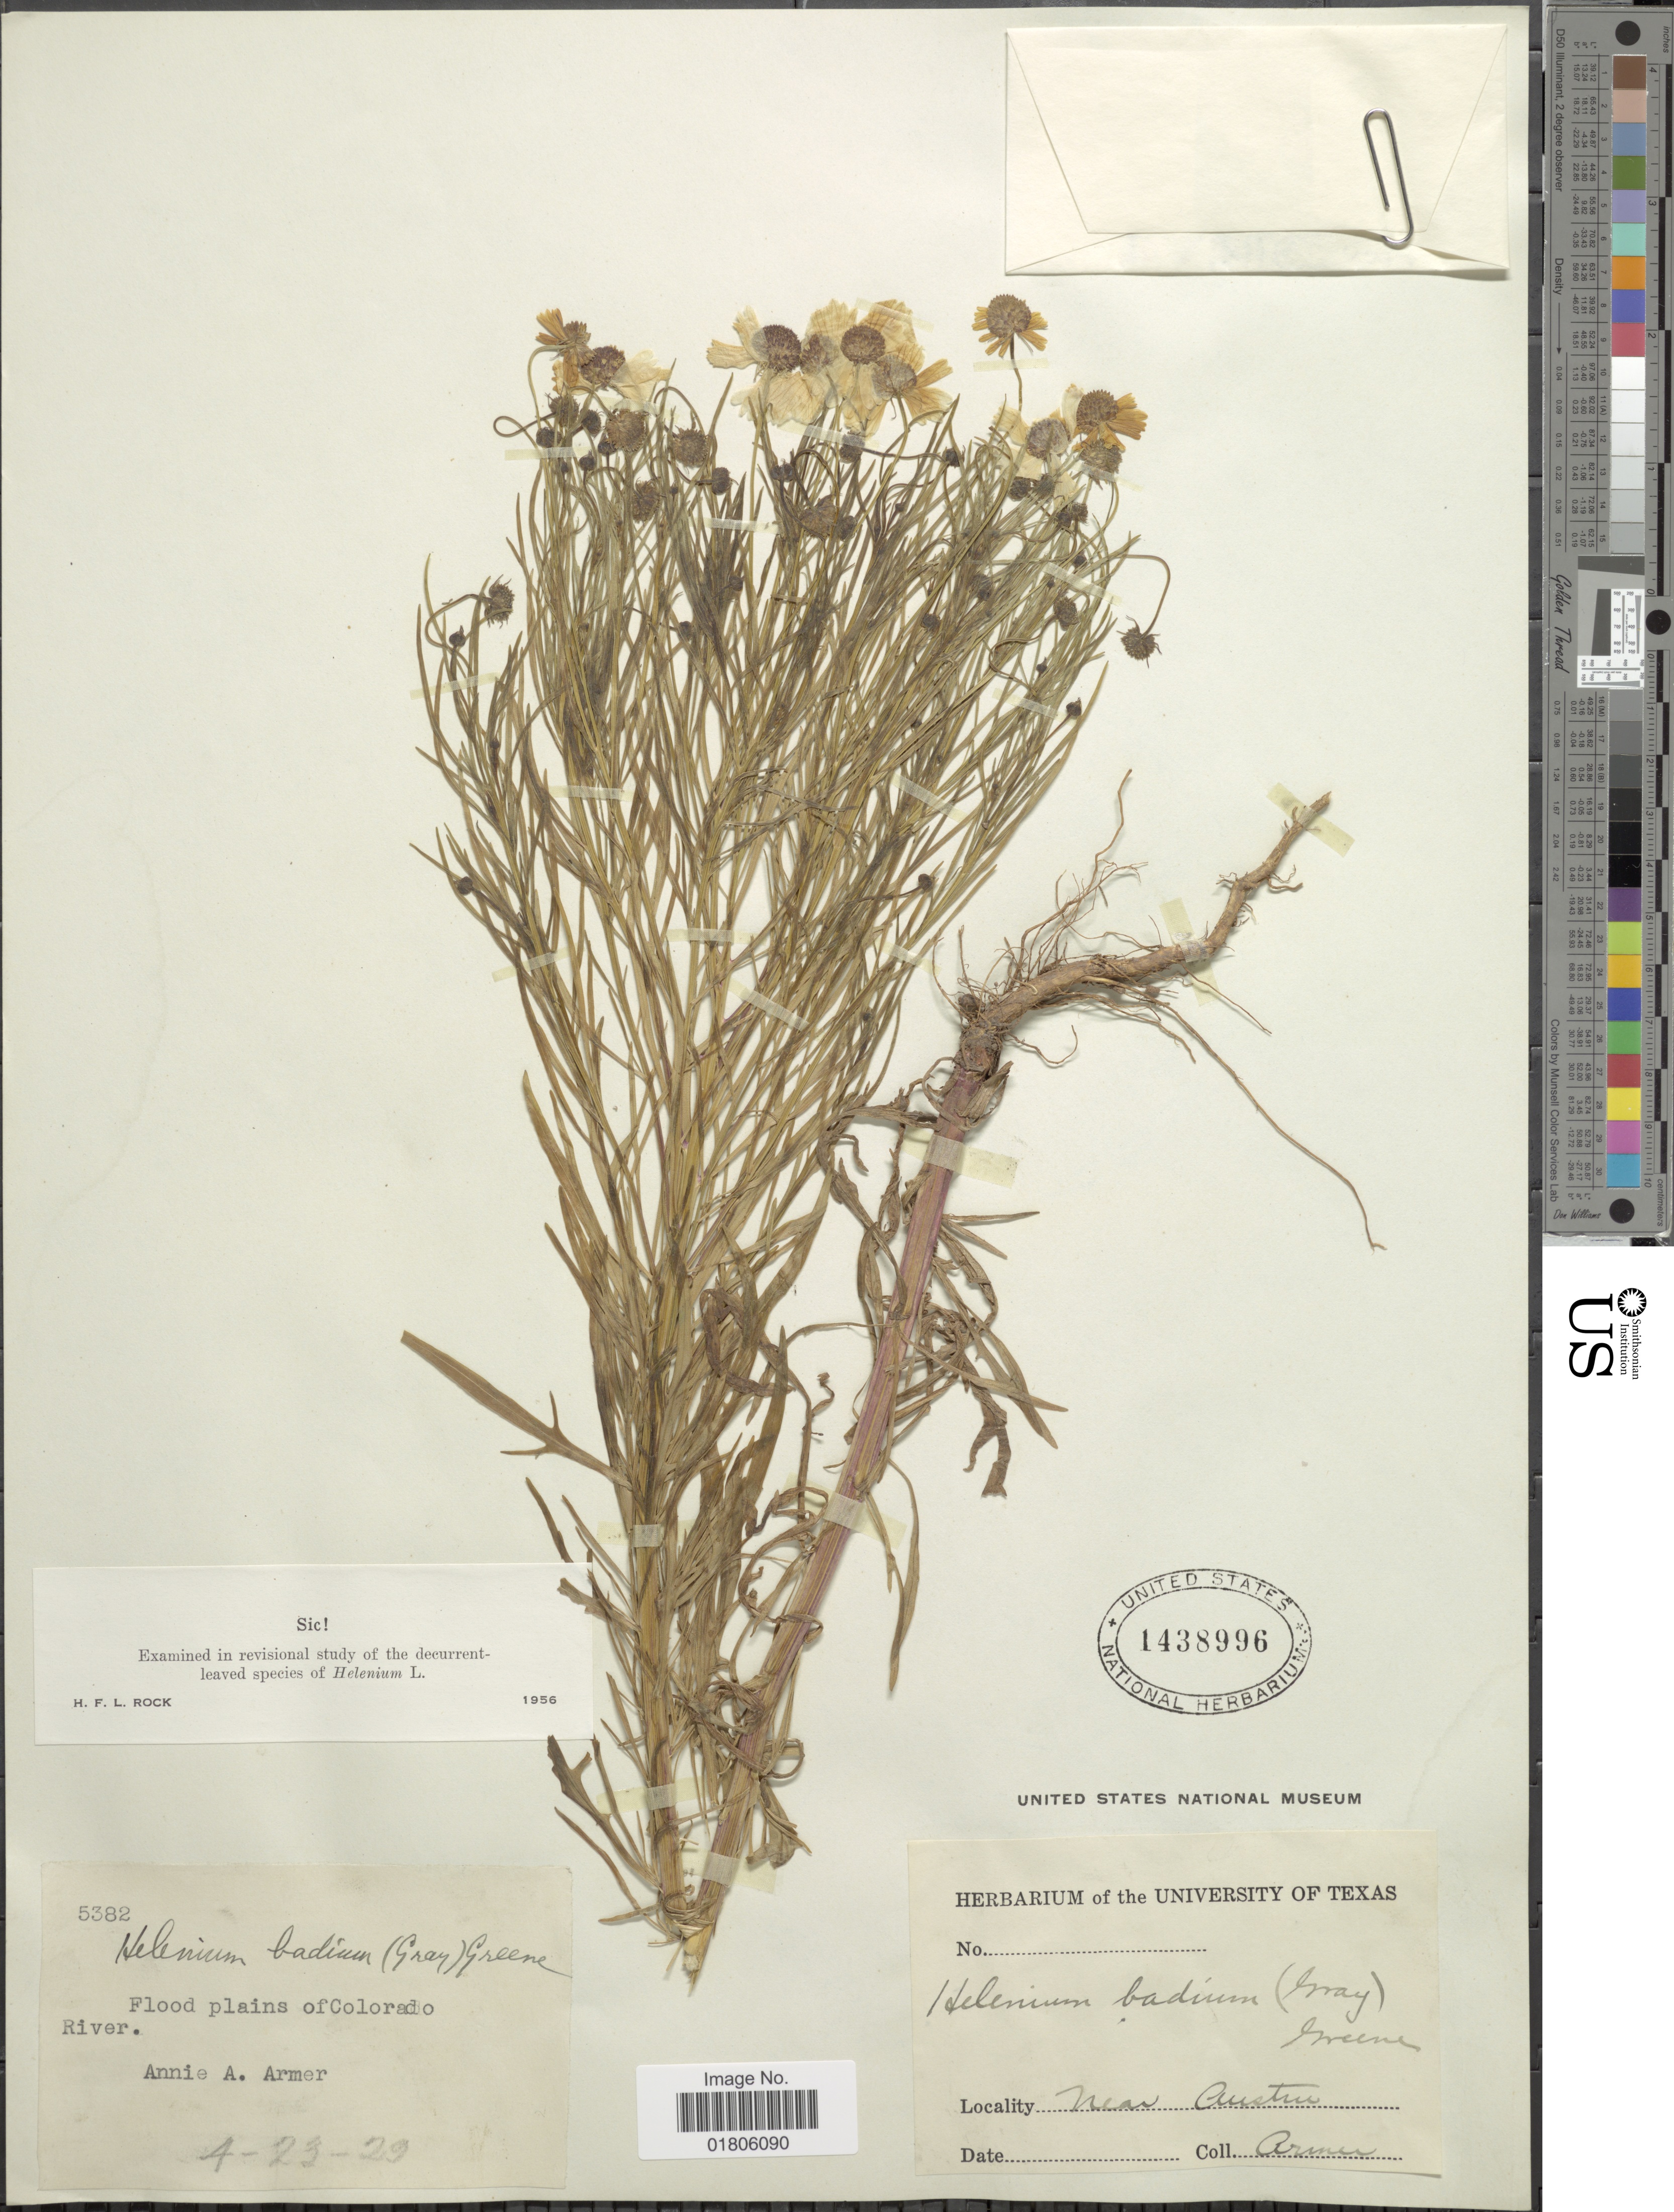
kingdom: Plantae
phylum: Tracheophyta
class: Magnoliopsida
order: Asterales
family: Asteraceae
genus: Helenium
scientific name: Helenium badium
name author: (A. Gray) Greene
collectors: A. Armer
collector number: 5382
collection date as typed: Transcribed d/m/y: 23/4/29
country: United States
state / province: Colorado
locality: Flood plains of Colorado River. Near Austin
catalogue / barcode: US 1438996